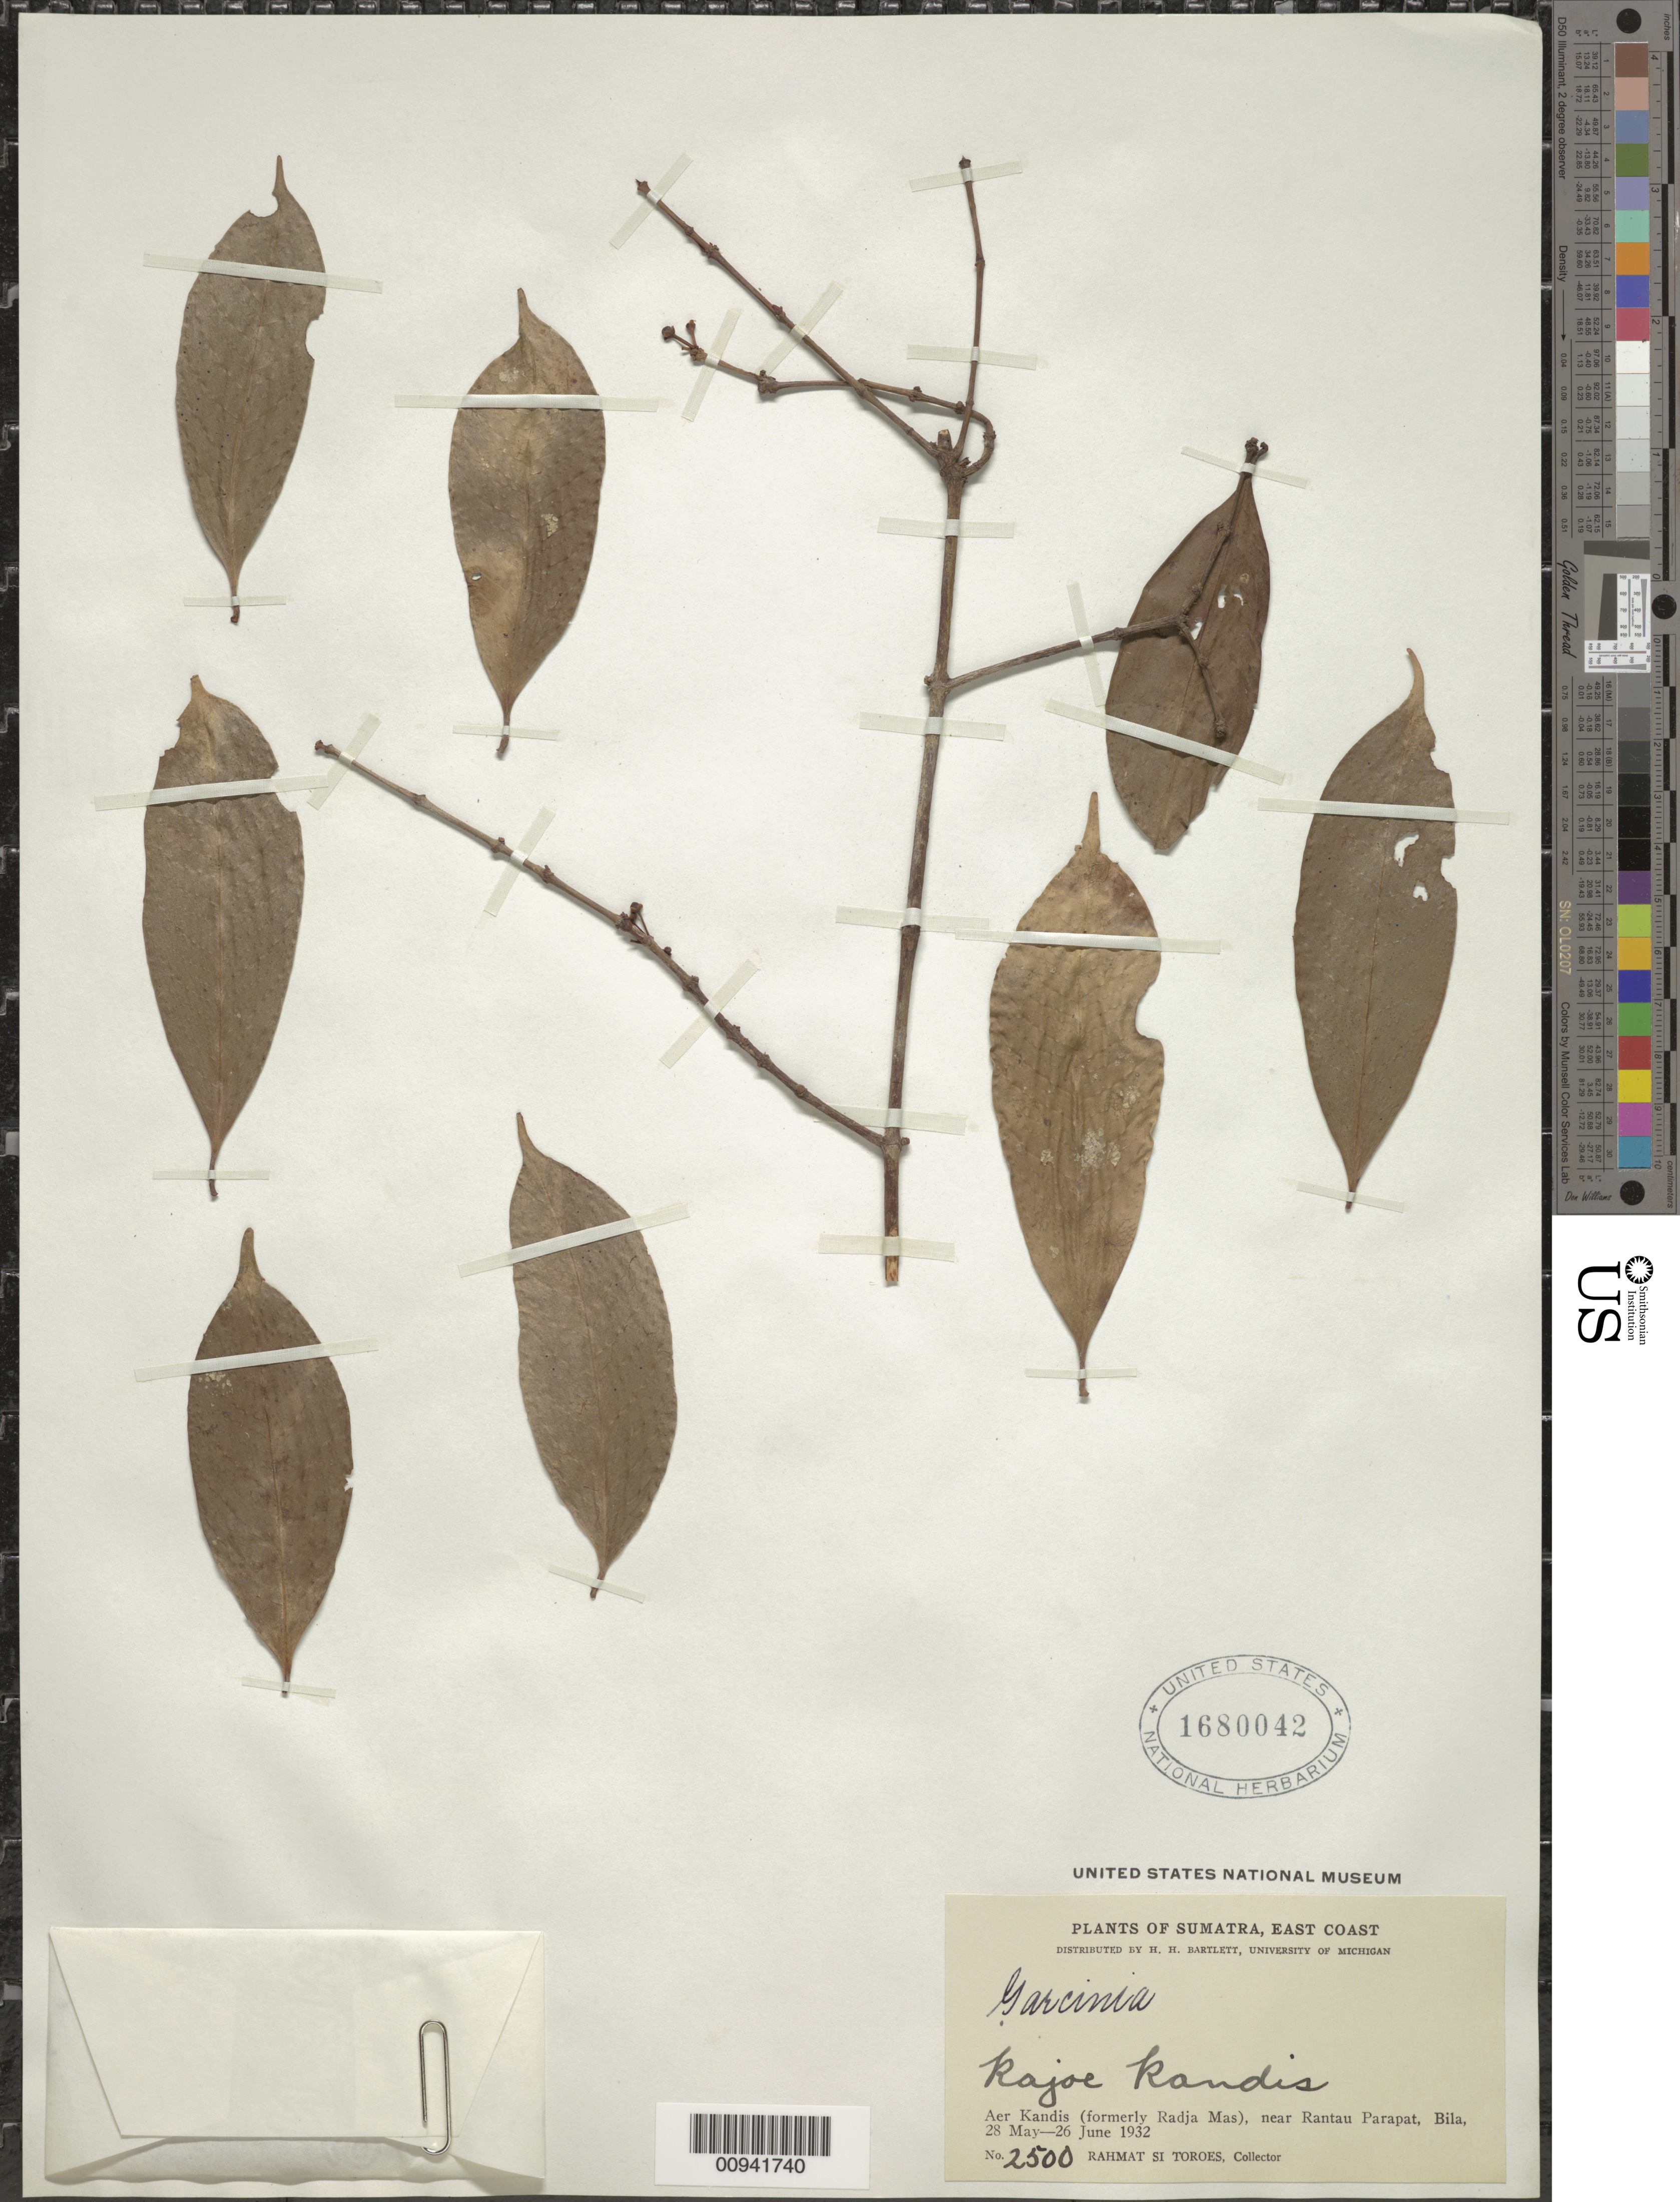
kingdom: Plantae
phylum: Tracheophyta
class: Magnoliopsida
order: Malpighiales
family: Clusiaceae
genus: Garcinia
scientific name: Garcinia sp.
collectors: Rahmat Si Boeea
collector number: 2500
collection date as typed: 28 May 1932 to 26 Jun 1932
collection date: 1932-05-28/1932-06-26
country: Indonesia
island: Sumatra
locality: Aer Kandis (formerly Radja Mas), near Rantau Parapat, Bila.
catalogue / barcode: US 1680042